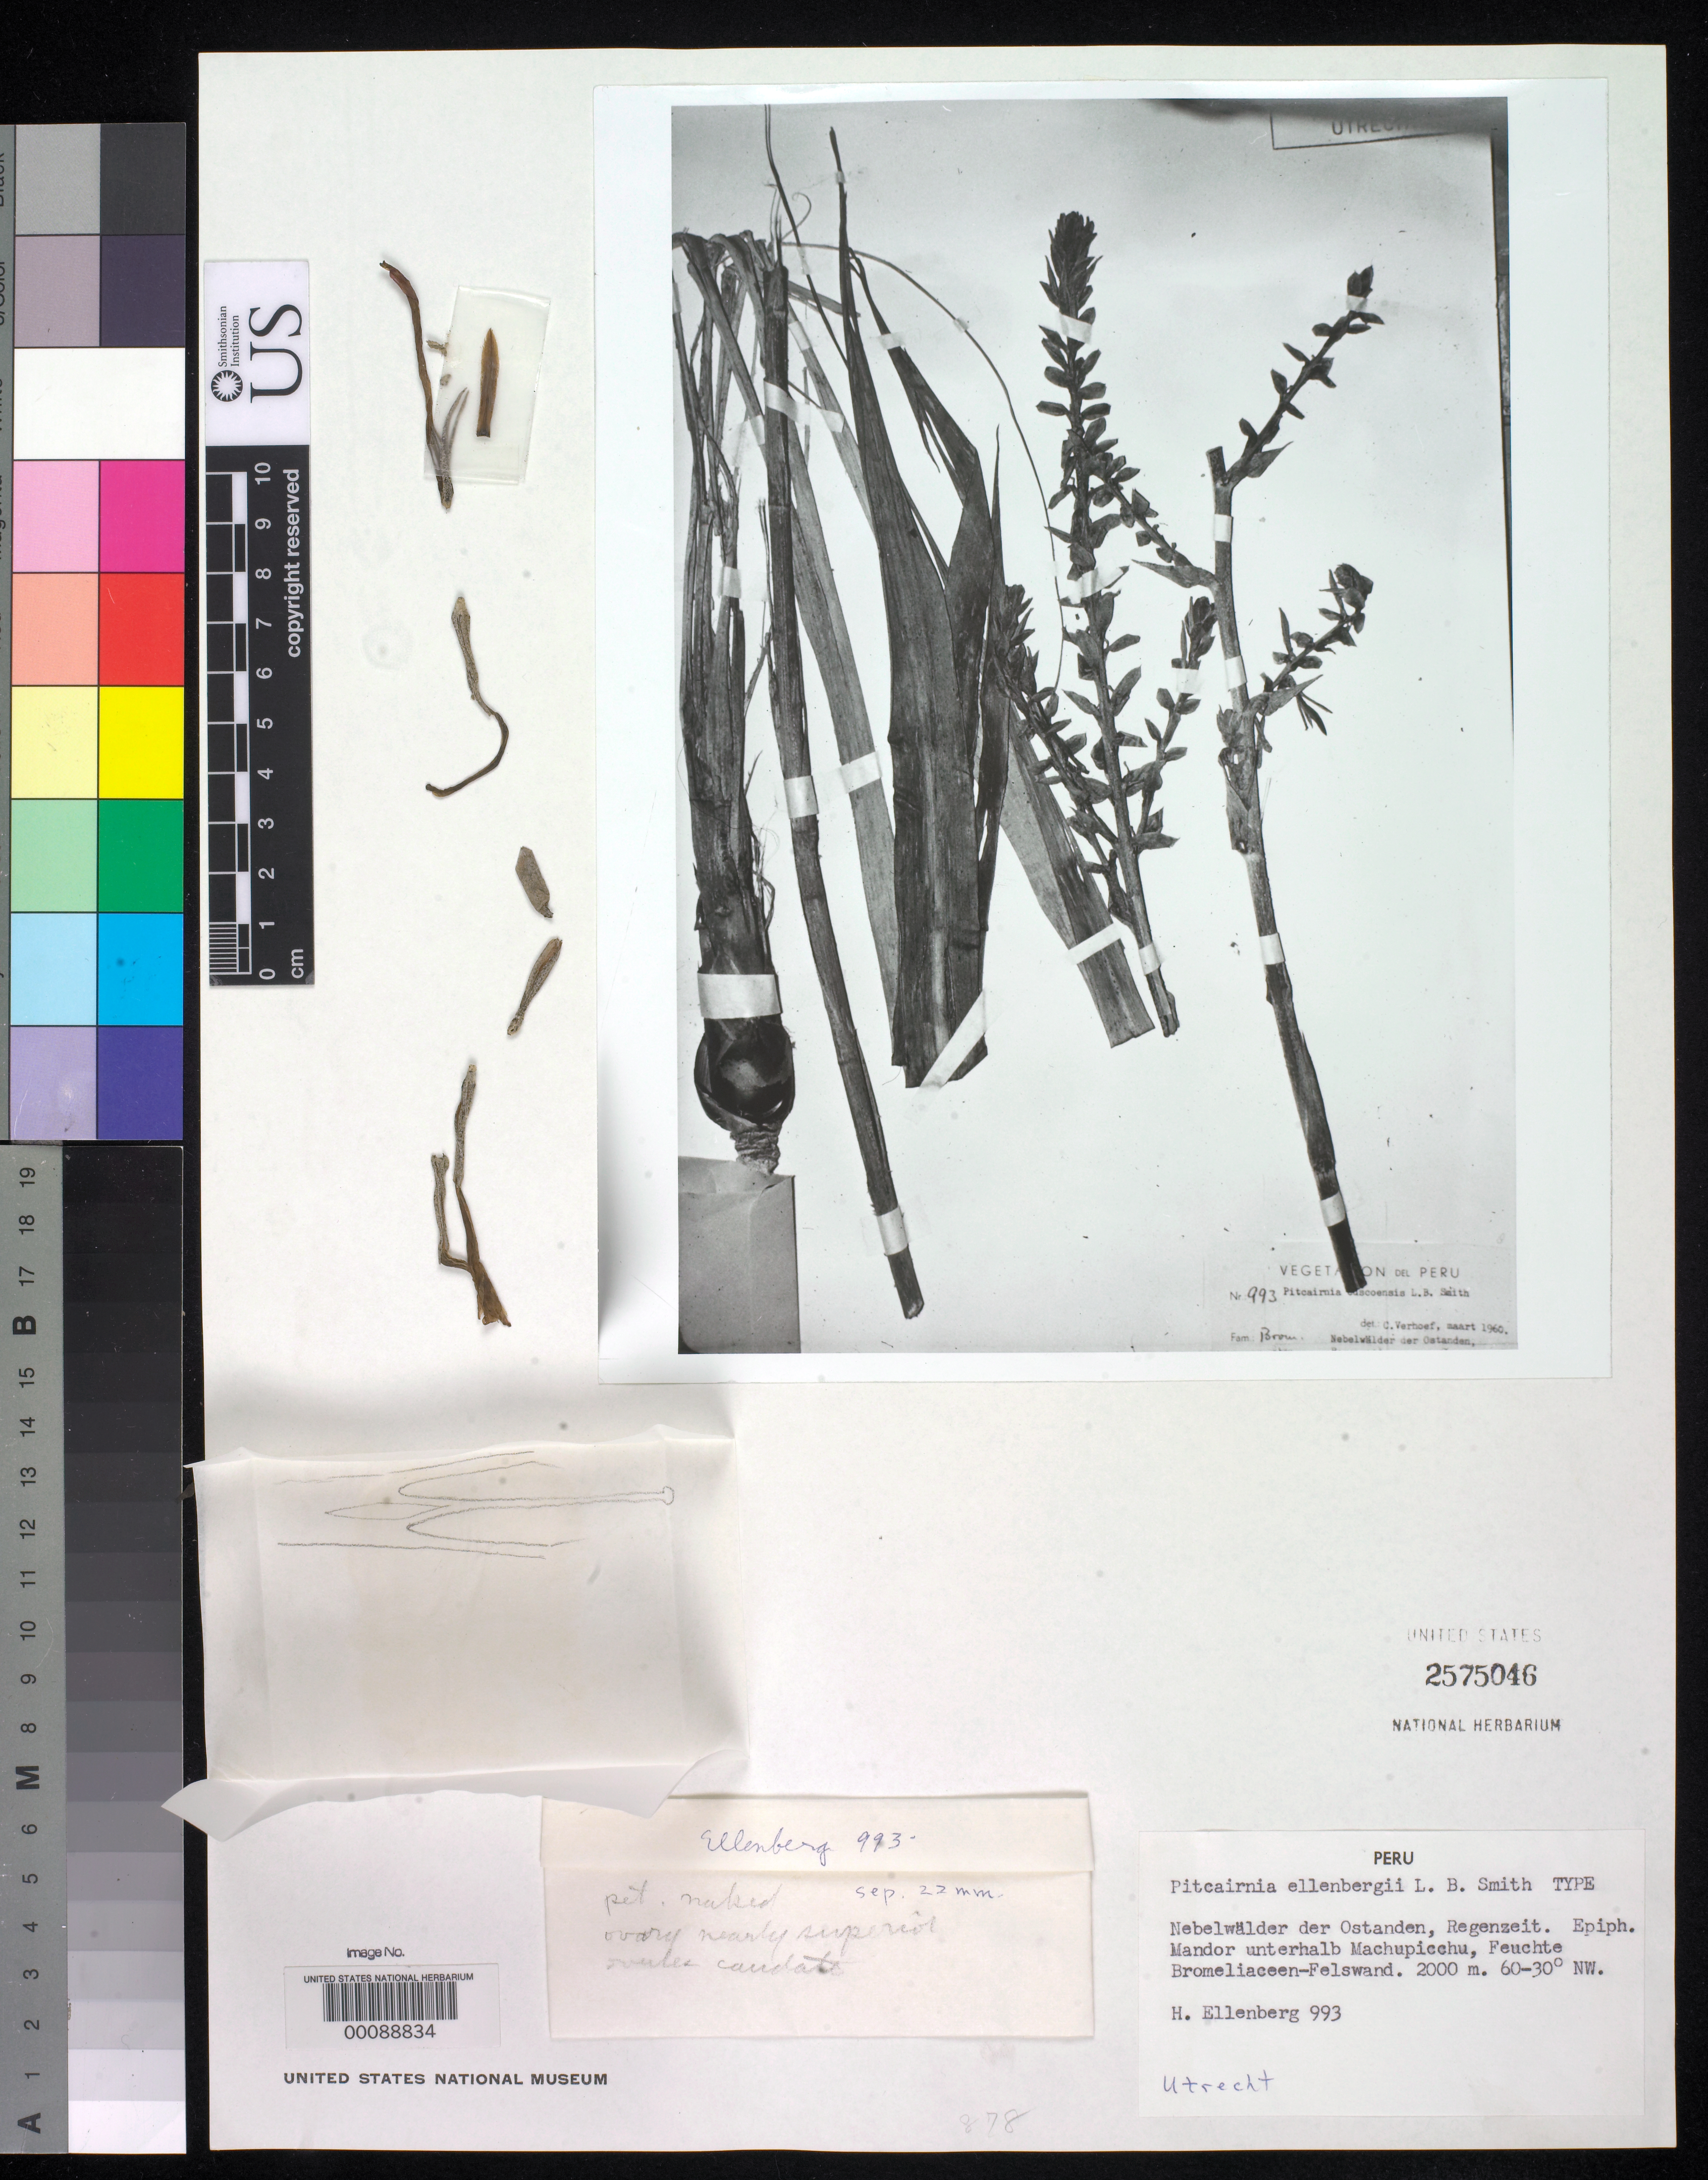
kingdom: Plantae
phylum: Tracheophyta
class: Liliopsida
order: Poales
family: Bromeliaceae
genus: Pitcairnia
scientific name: Pitcairnia ellenbergii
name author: L.B. Sm.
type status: Type Fragment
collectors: H. Ellenberg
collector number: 993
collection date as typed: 13 Apr 1957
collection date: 1957-04-13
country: Peru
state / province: Cusco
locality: below Machupicchu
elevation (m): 2000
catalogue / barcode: US 2575046